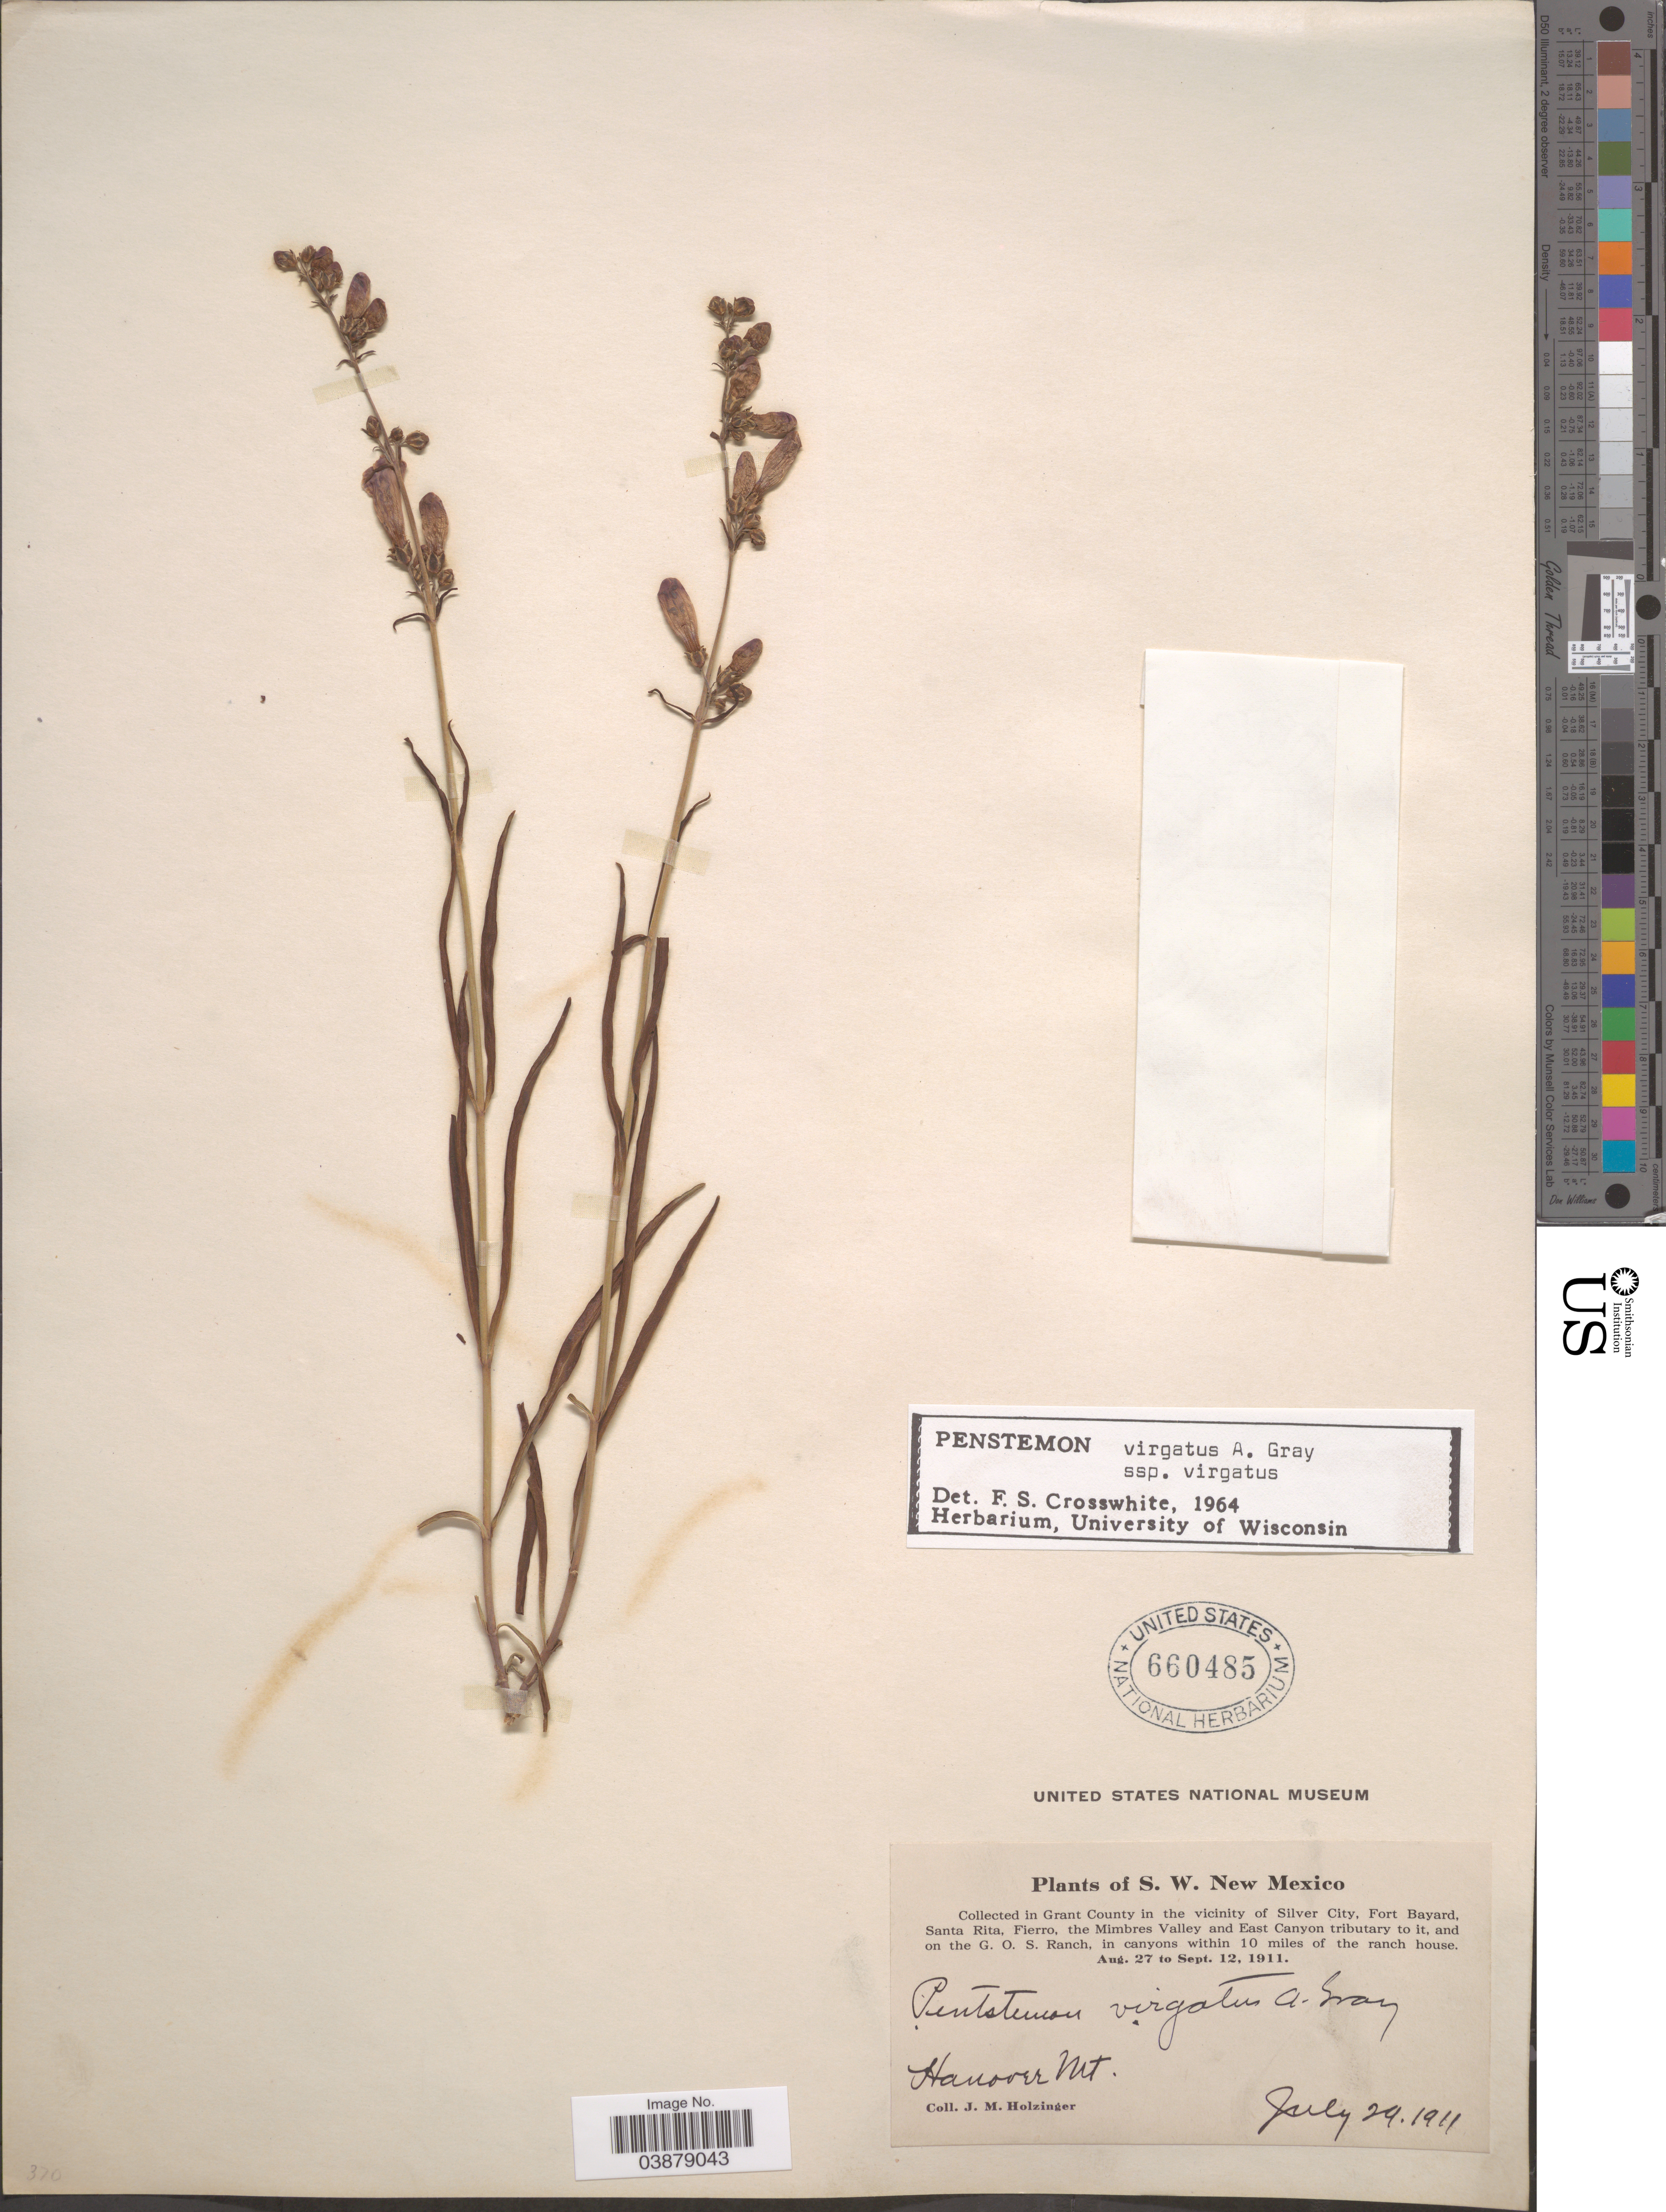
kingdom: Plantae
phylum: Tracheophyta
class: Magnoliopsida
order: Lamiales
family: Plantaginaceae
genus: Penstemon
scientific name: Penstemon virgatus subsp. virgatus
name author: A. Gray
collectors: J. M. Holzinger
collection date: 1911-07-29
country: United States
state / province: New Mexico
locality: S. W. New Mexico. In Grant County in the vicinity of Silver City, Fort Bayard, Santa Rita, Fierro, the Mimbres Valley and East Canyon tributary to it, and on the G. O. S. Ranch, in canyons within 10 miles of the ranch house. Hanover Mt.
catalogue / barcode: US 660485